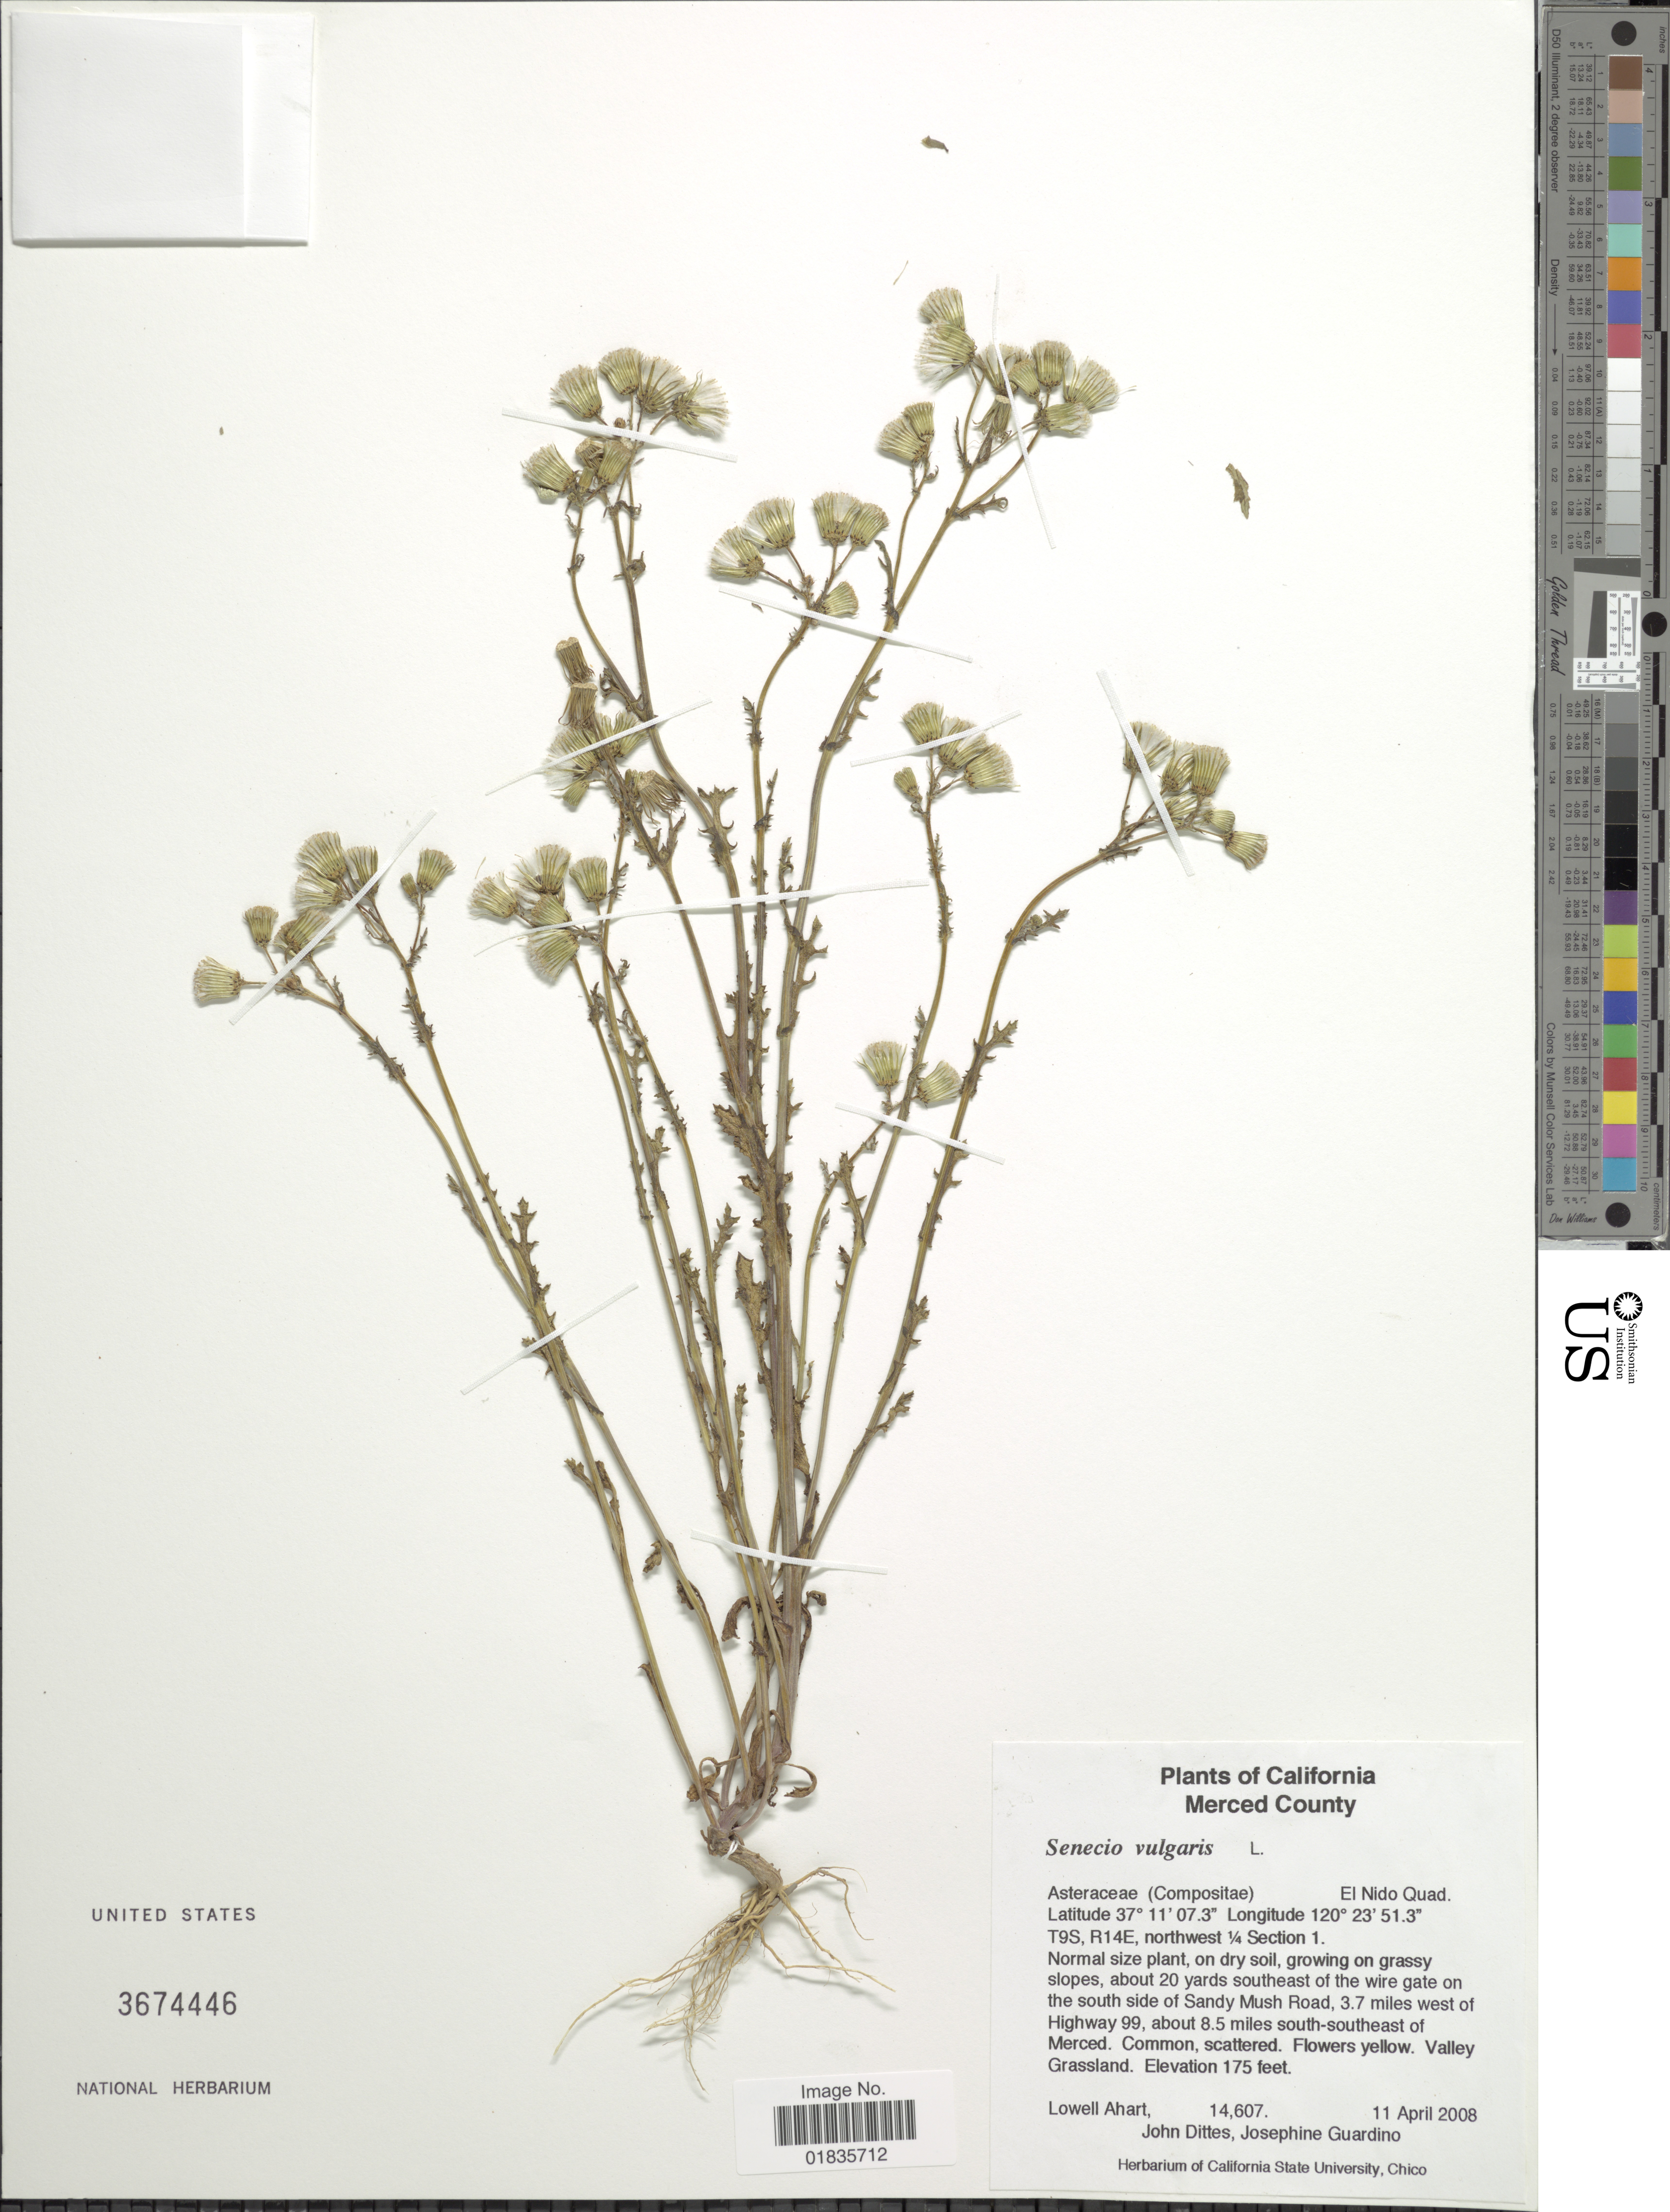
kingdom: Plantae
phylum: Tracheophyta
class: Magnoliopsida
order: Asterales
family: Asteraceae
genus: Senecio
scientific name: Senecio vulgaris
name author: L.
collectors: L. Ahart, J. Dittes & J. Guardino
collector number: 14607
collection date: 2008-04-11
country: United States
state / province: California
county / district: Merced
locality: Merced County, T9S, R14E, northwest 1/4 Section 1, on grassy slopes, about 20 yards southeast of the wire gate on the south side of Sandy Mush Road, 3.7 miles west of Highway 99, about 8.5 miles south-southeast of Merced.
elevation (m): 53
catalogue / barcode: US 3674446